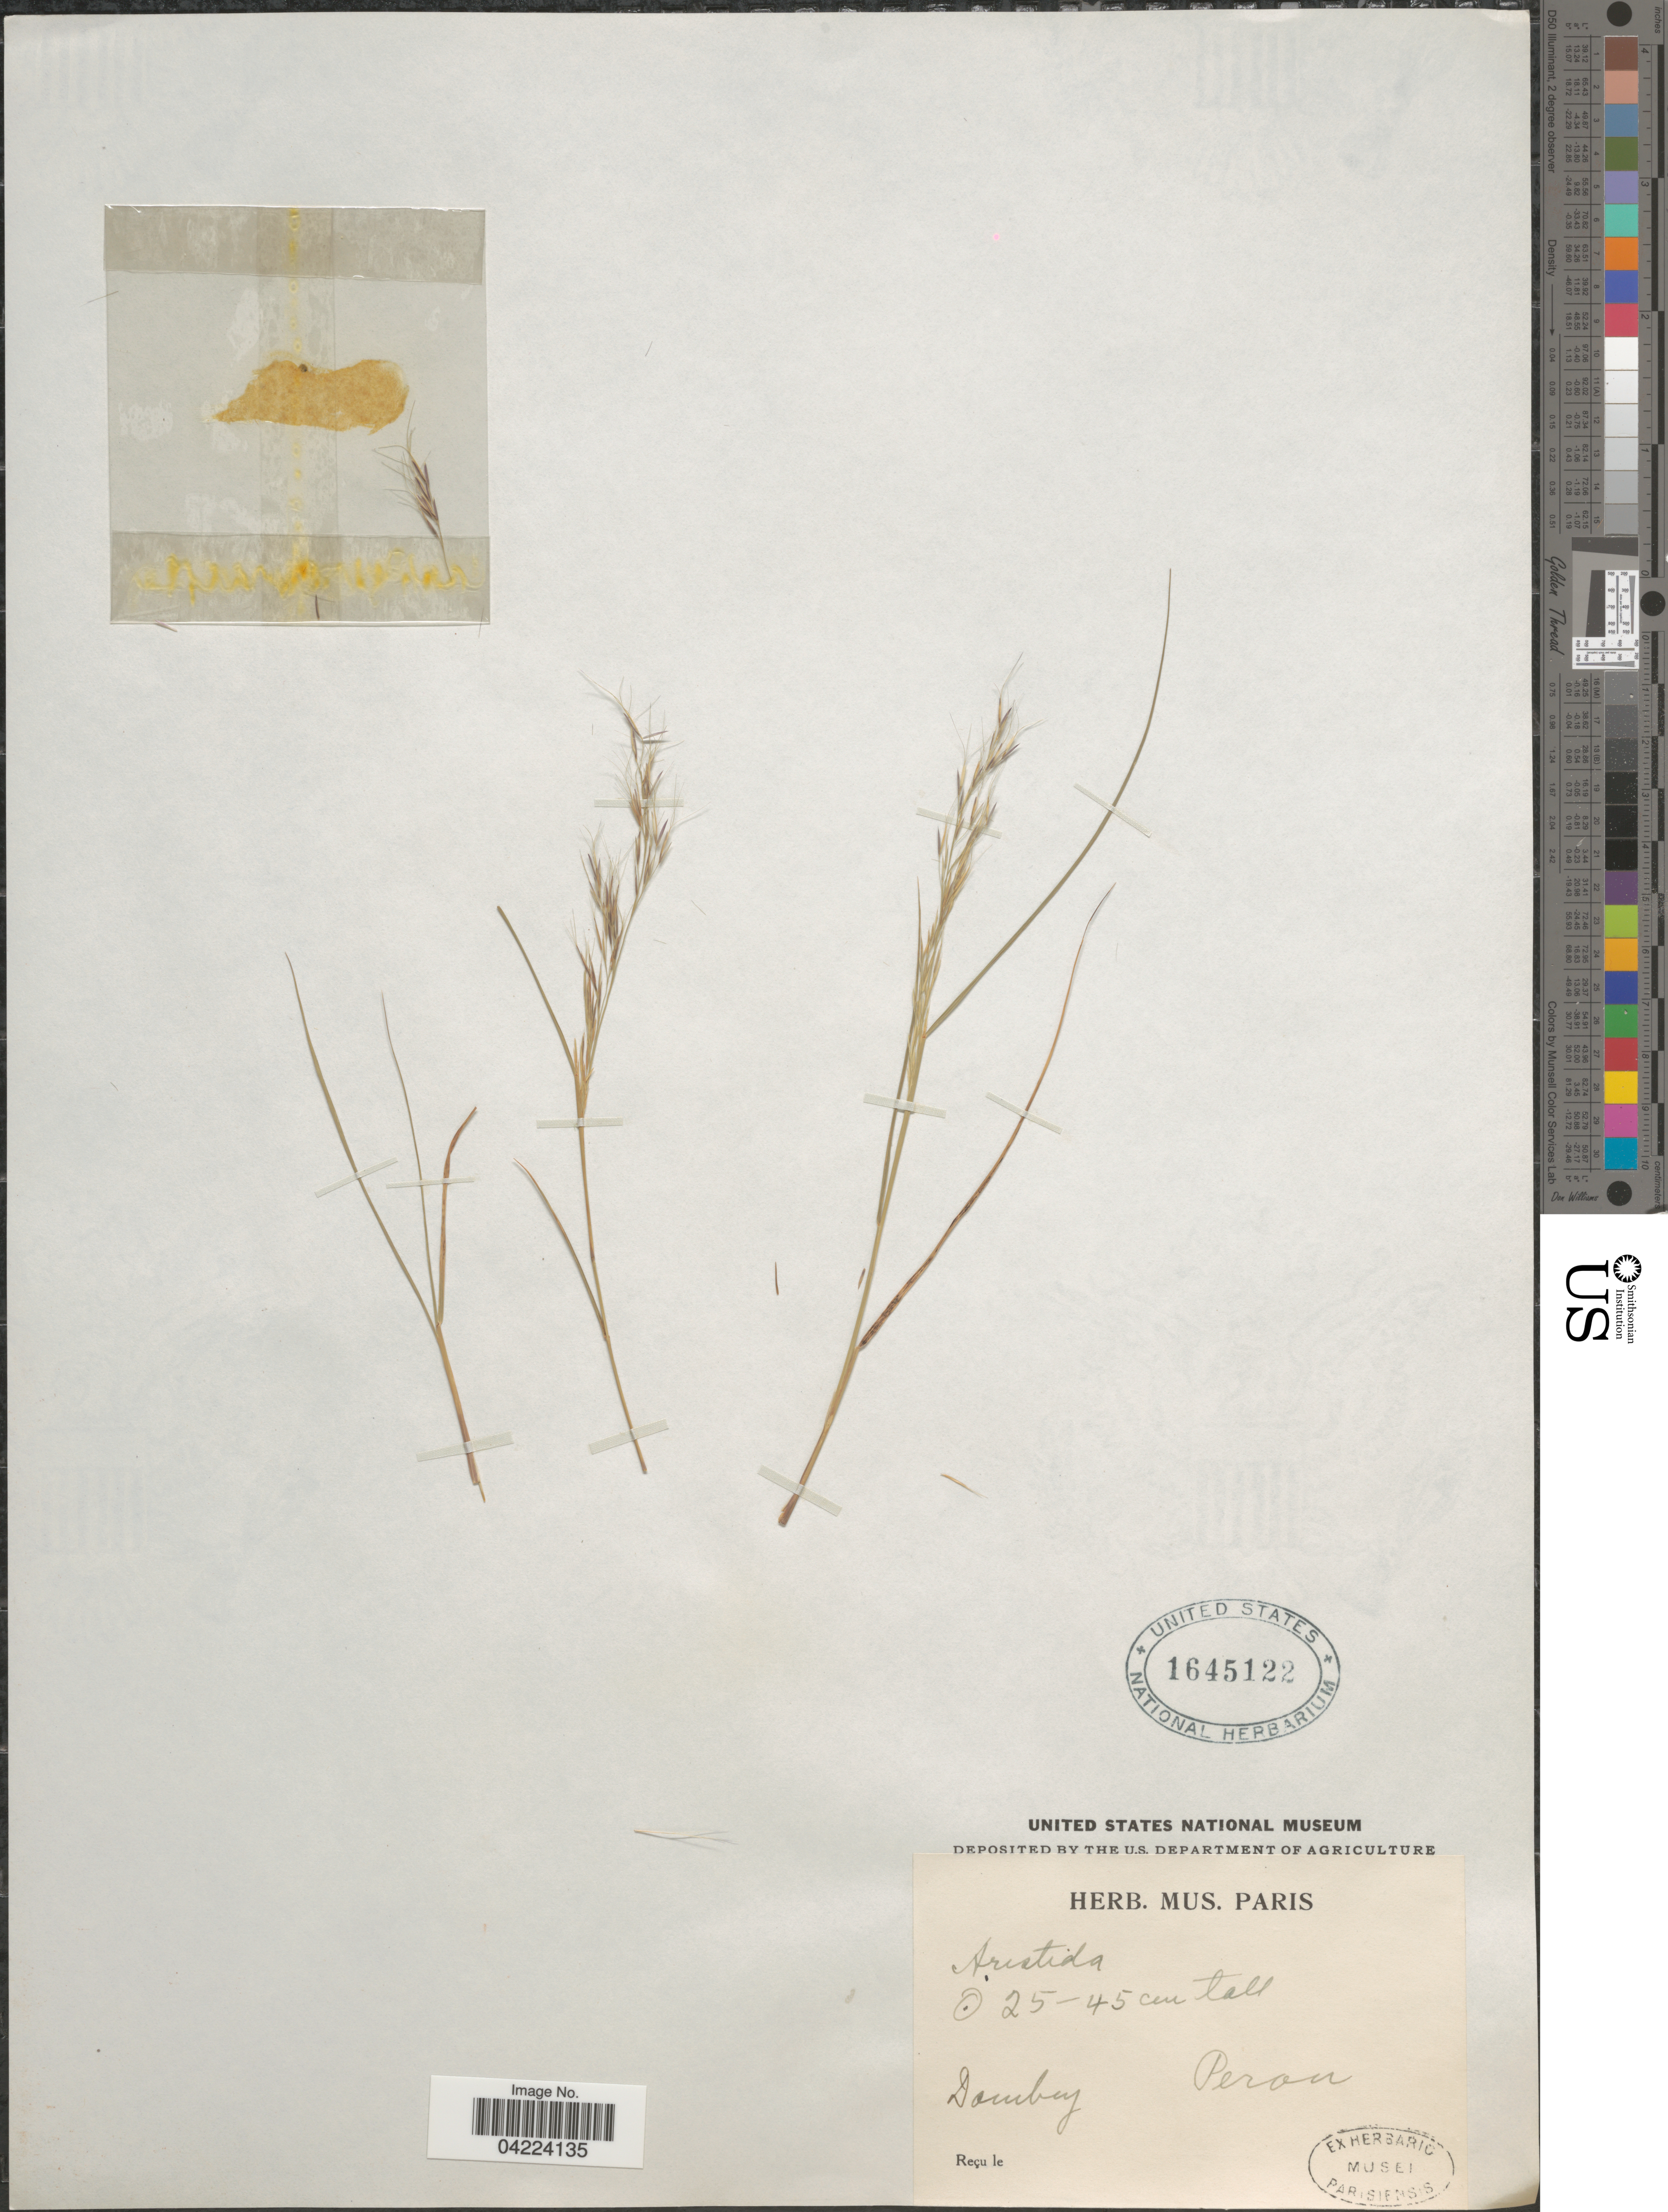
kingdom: Plantae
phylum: Tracheophyta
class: Liliopsida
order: Poales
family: Poaceae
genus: Aristida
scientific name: Aristida adscensionis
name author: L.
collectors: Dombey, --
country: Peru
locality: Perou.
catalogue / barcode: US 1645122